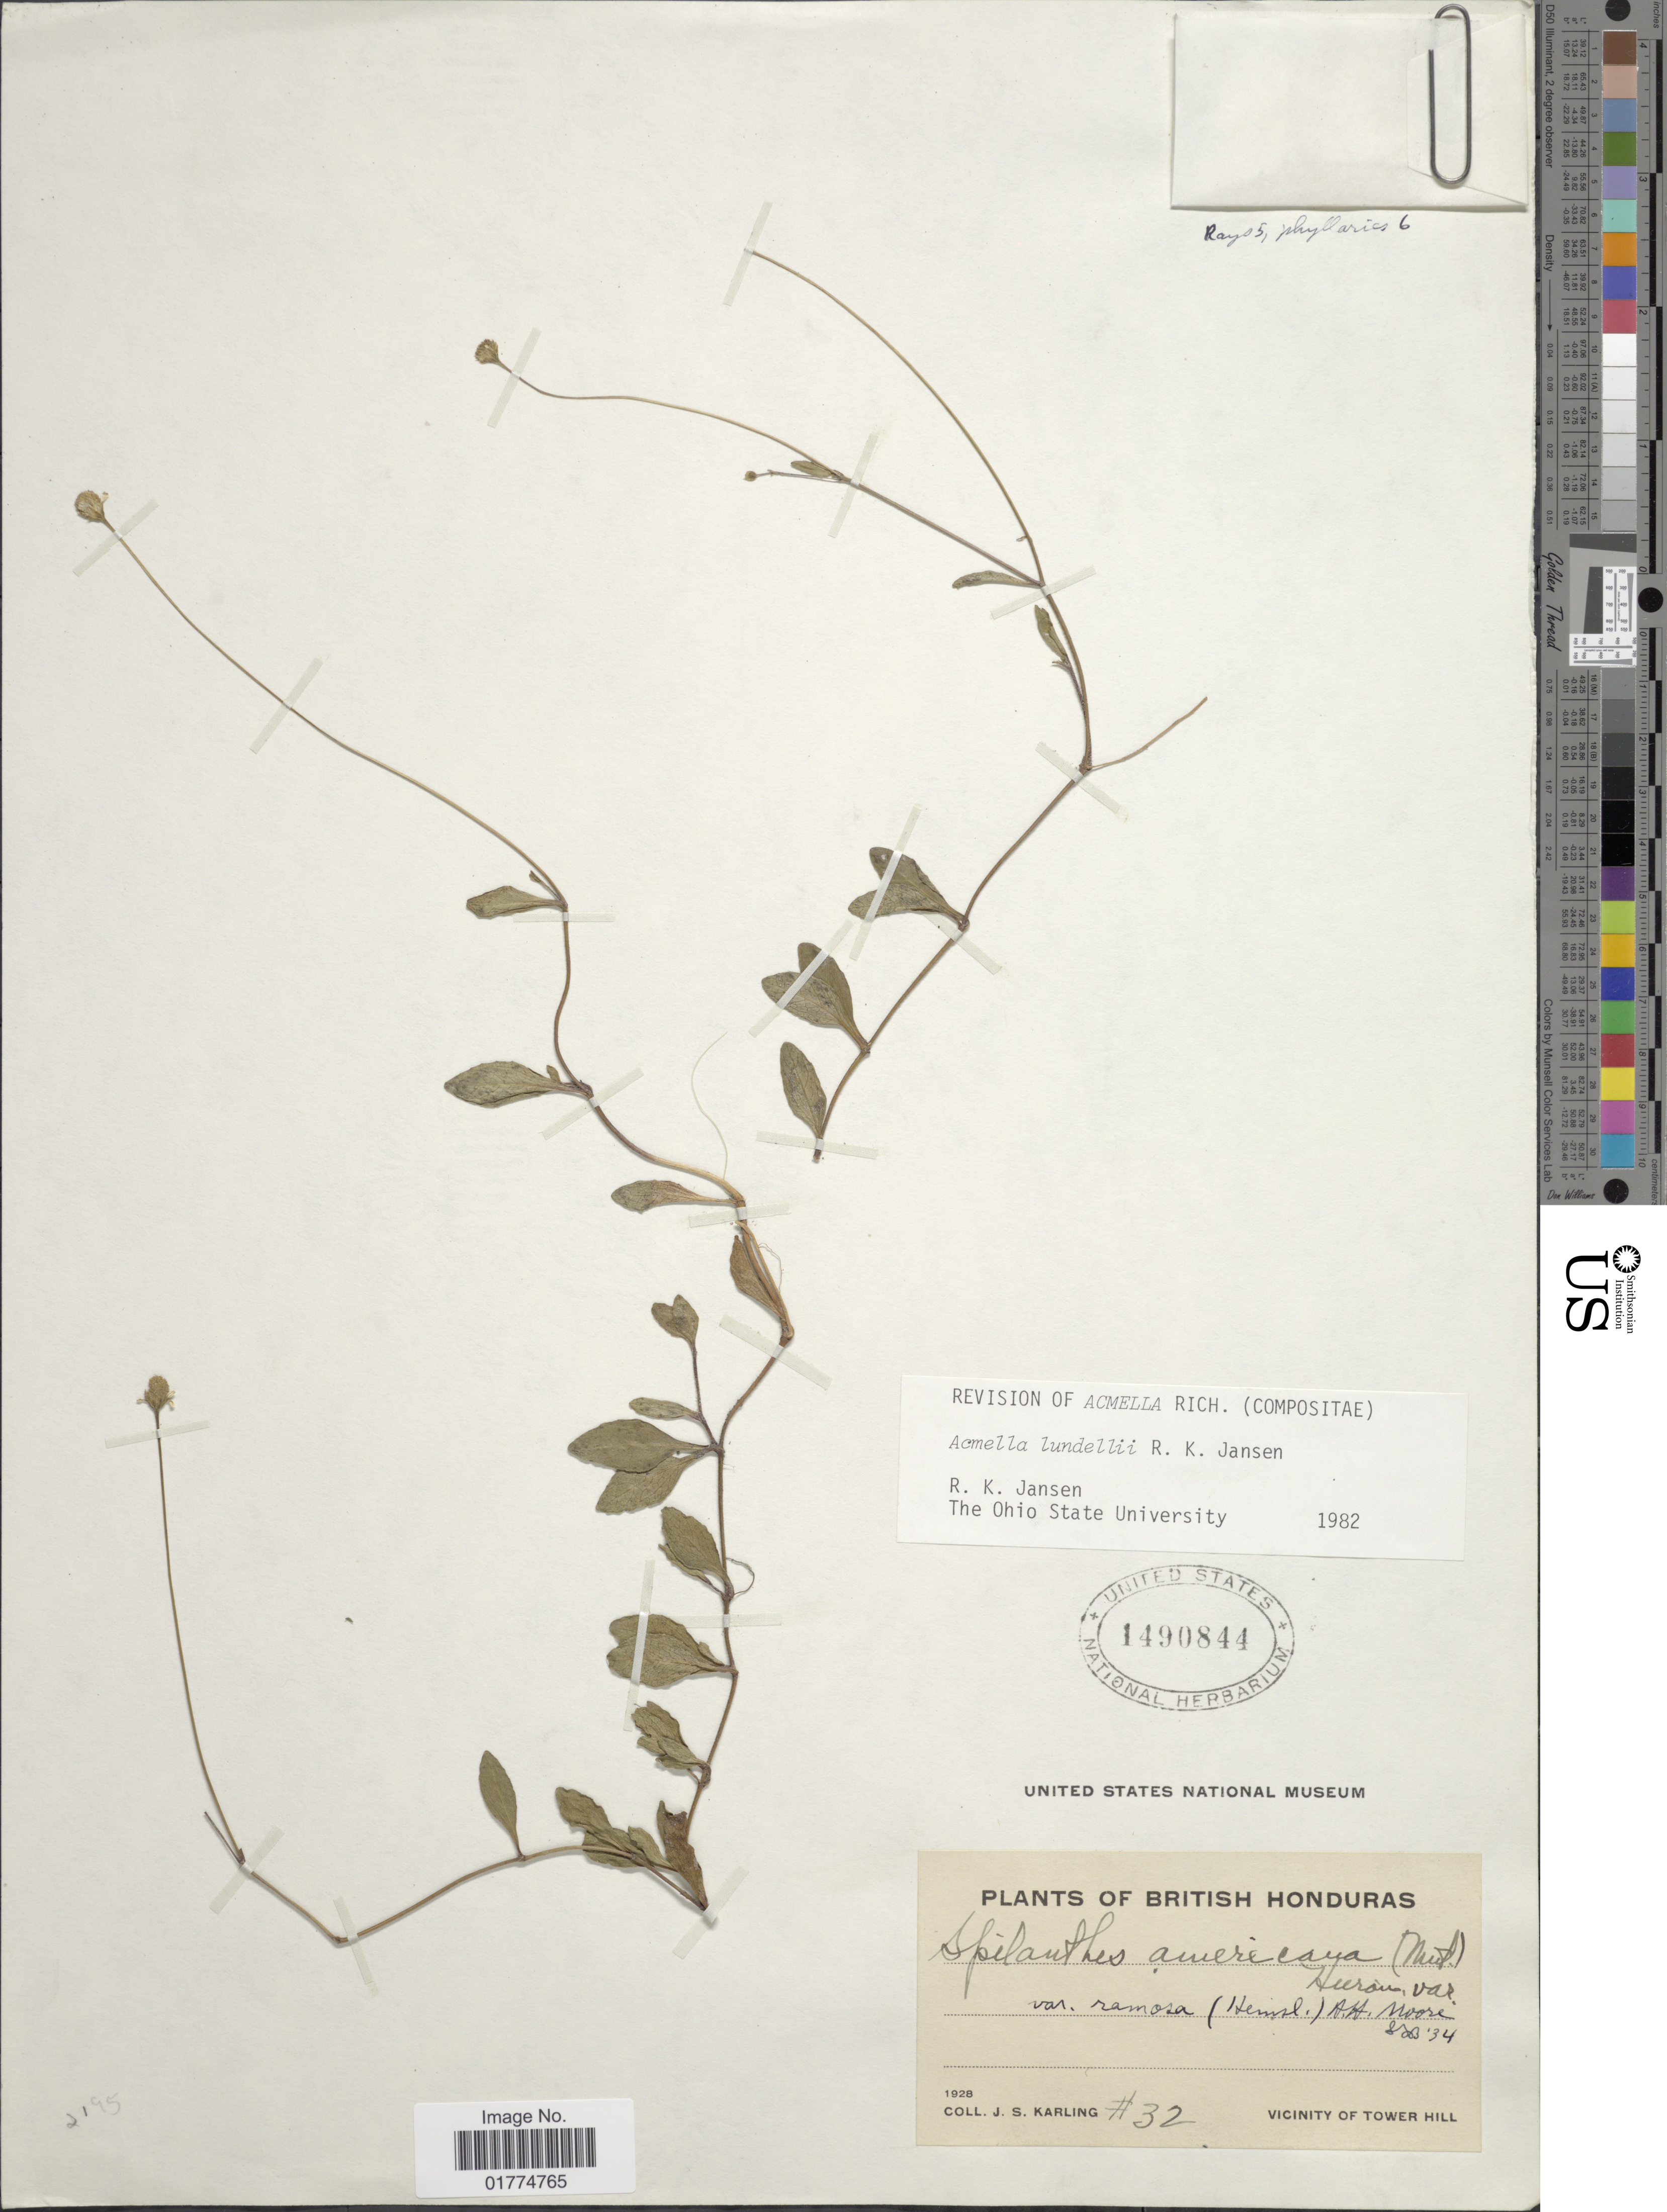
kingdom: Plantae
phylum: Tracheophyta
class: Magnoliopsida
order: Asterales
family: Asteraceae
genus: Acmella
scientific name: Acmella lundellii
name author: R.K. Jansen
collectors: J. Karling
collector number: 32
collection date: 1928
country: Belize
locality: Vicinity of Tower Hill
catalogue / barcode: US 1490844